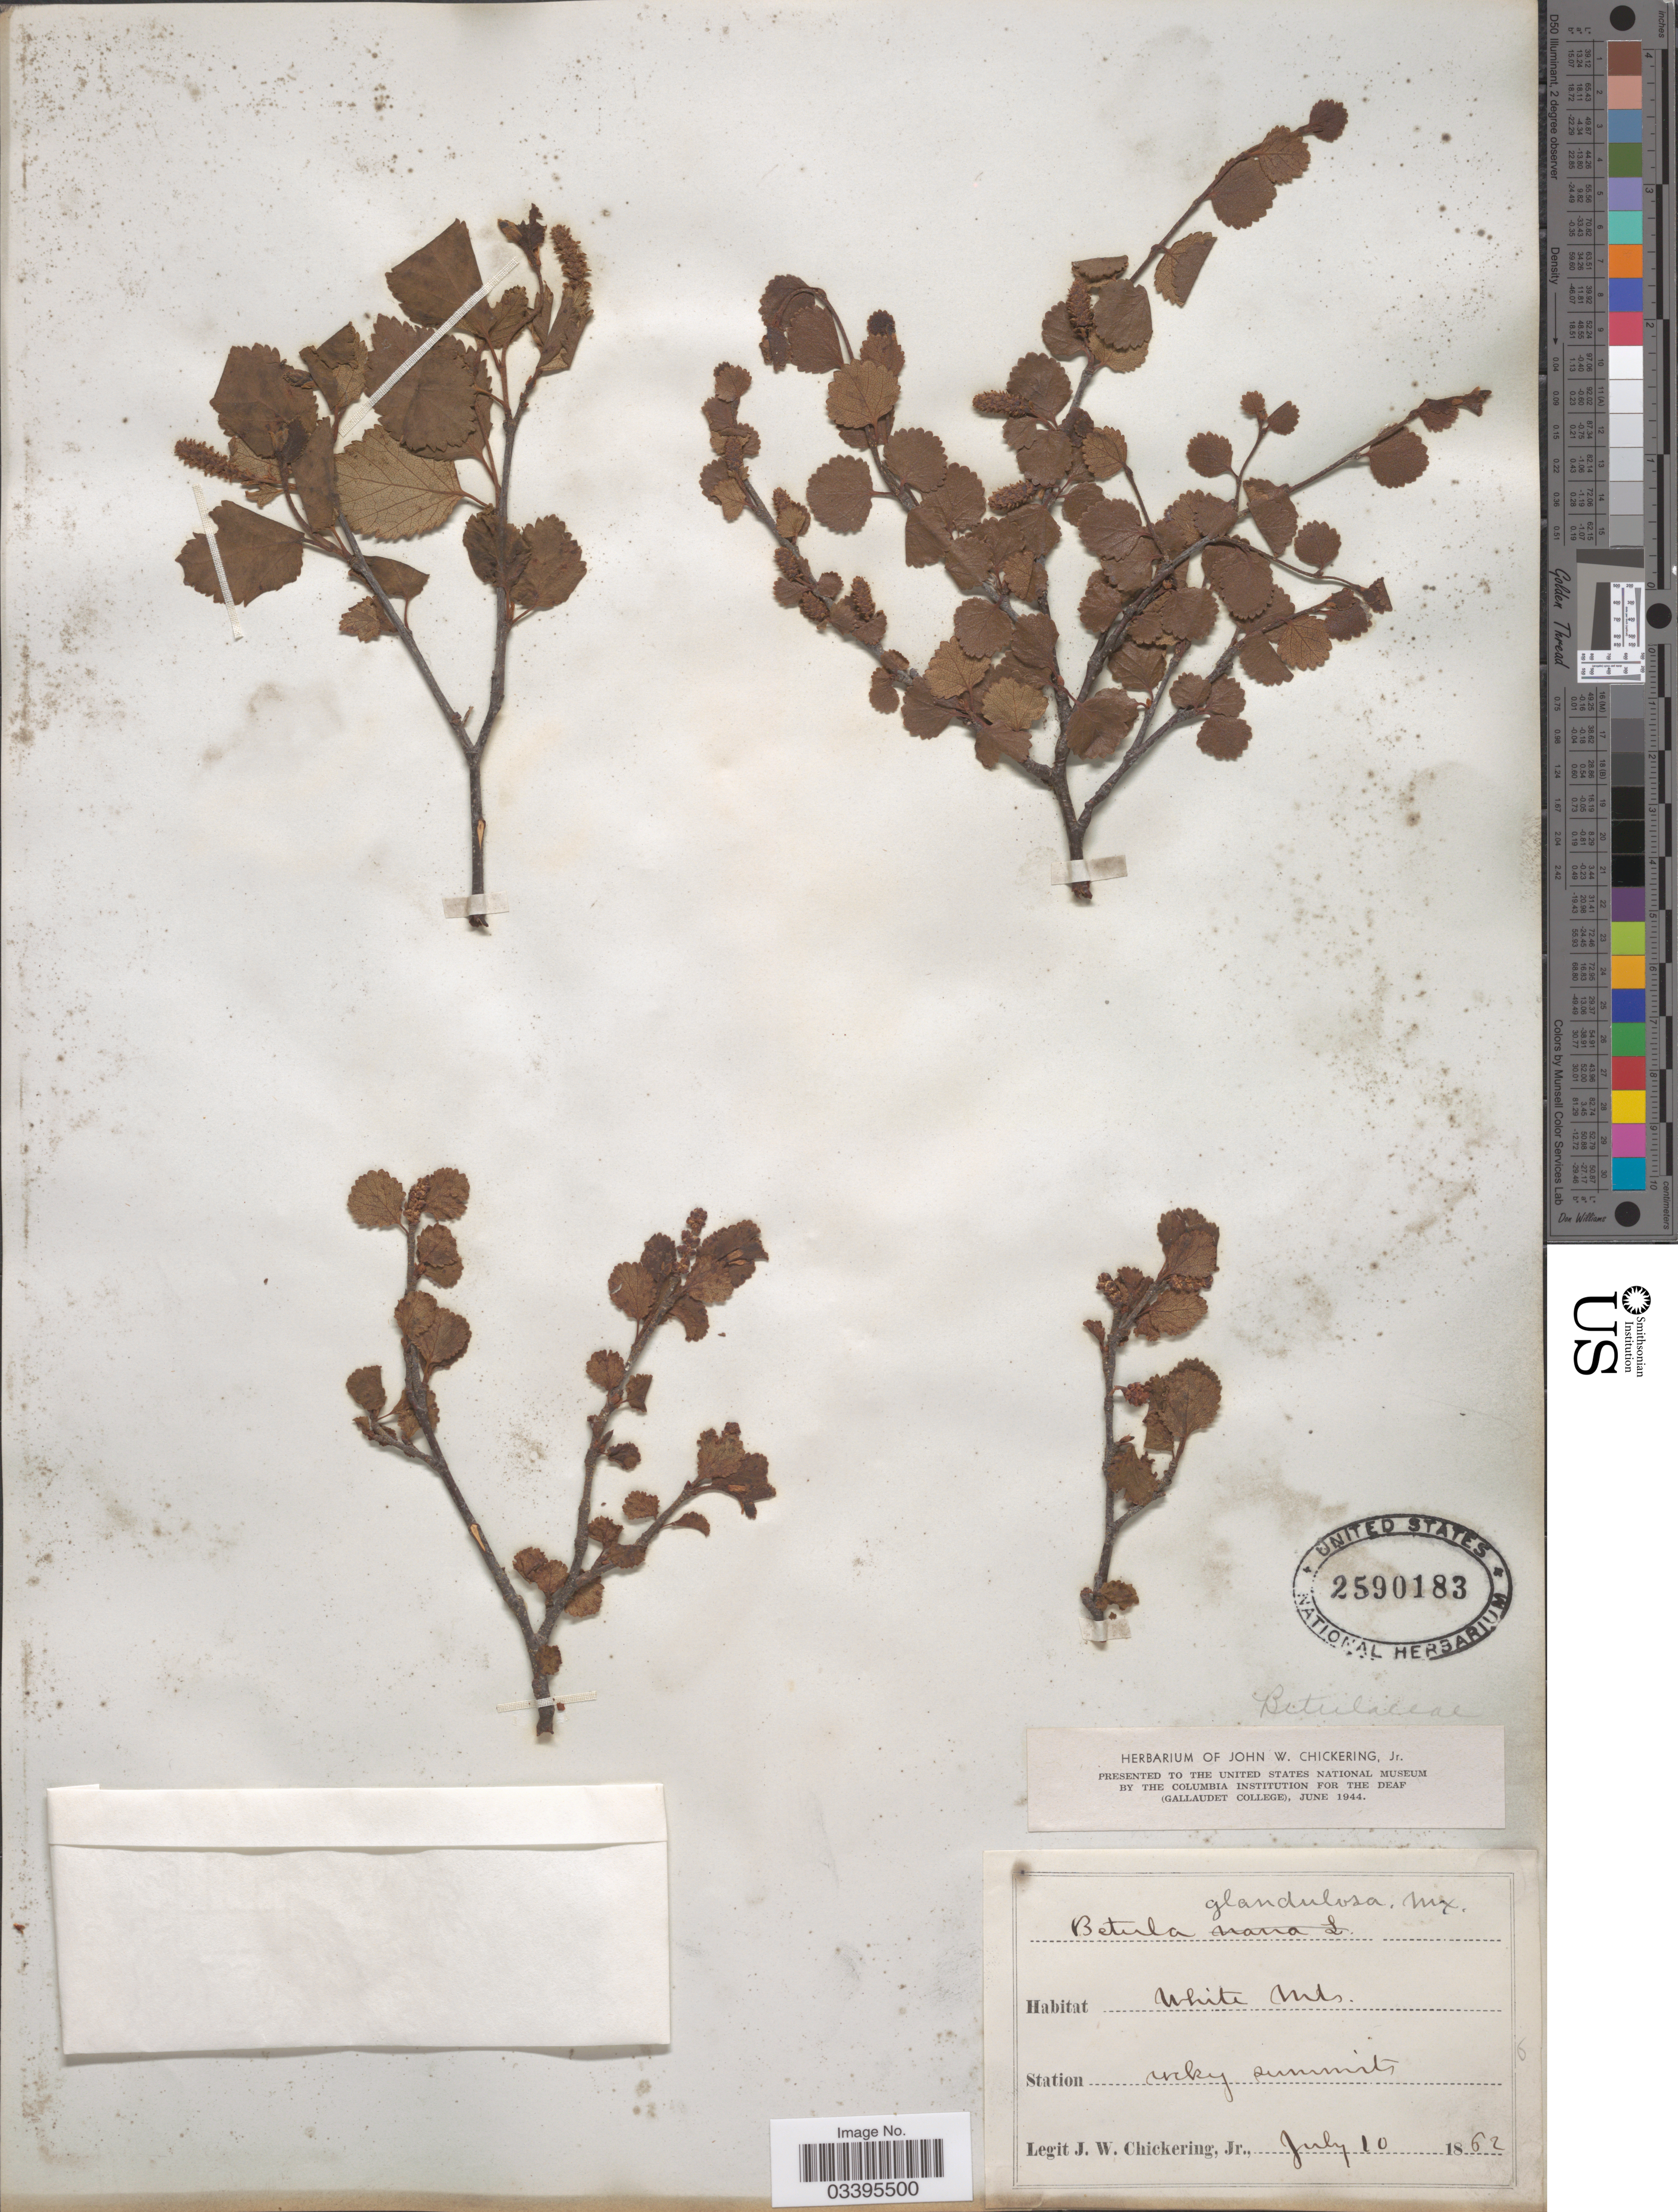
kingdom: Plantae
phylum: Tracheophyta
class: Magnoliopsida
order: Fagales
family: Betulaceae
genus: Betula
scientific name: Betula glandulosa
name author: Michx.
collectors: J. W. Chickering Jr.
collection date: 1862-07-10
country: United States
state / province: New Hampshire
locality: White Mts.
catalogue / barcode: US 2590183